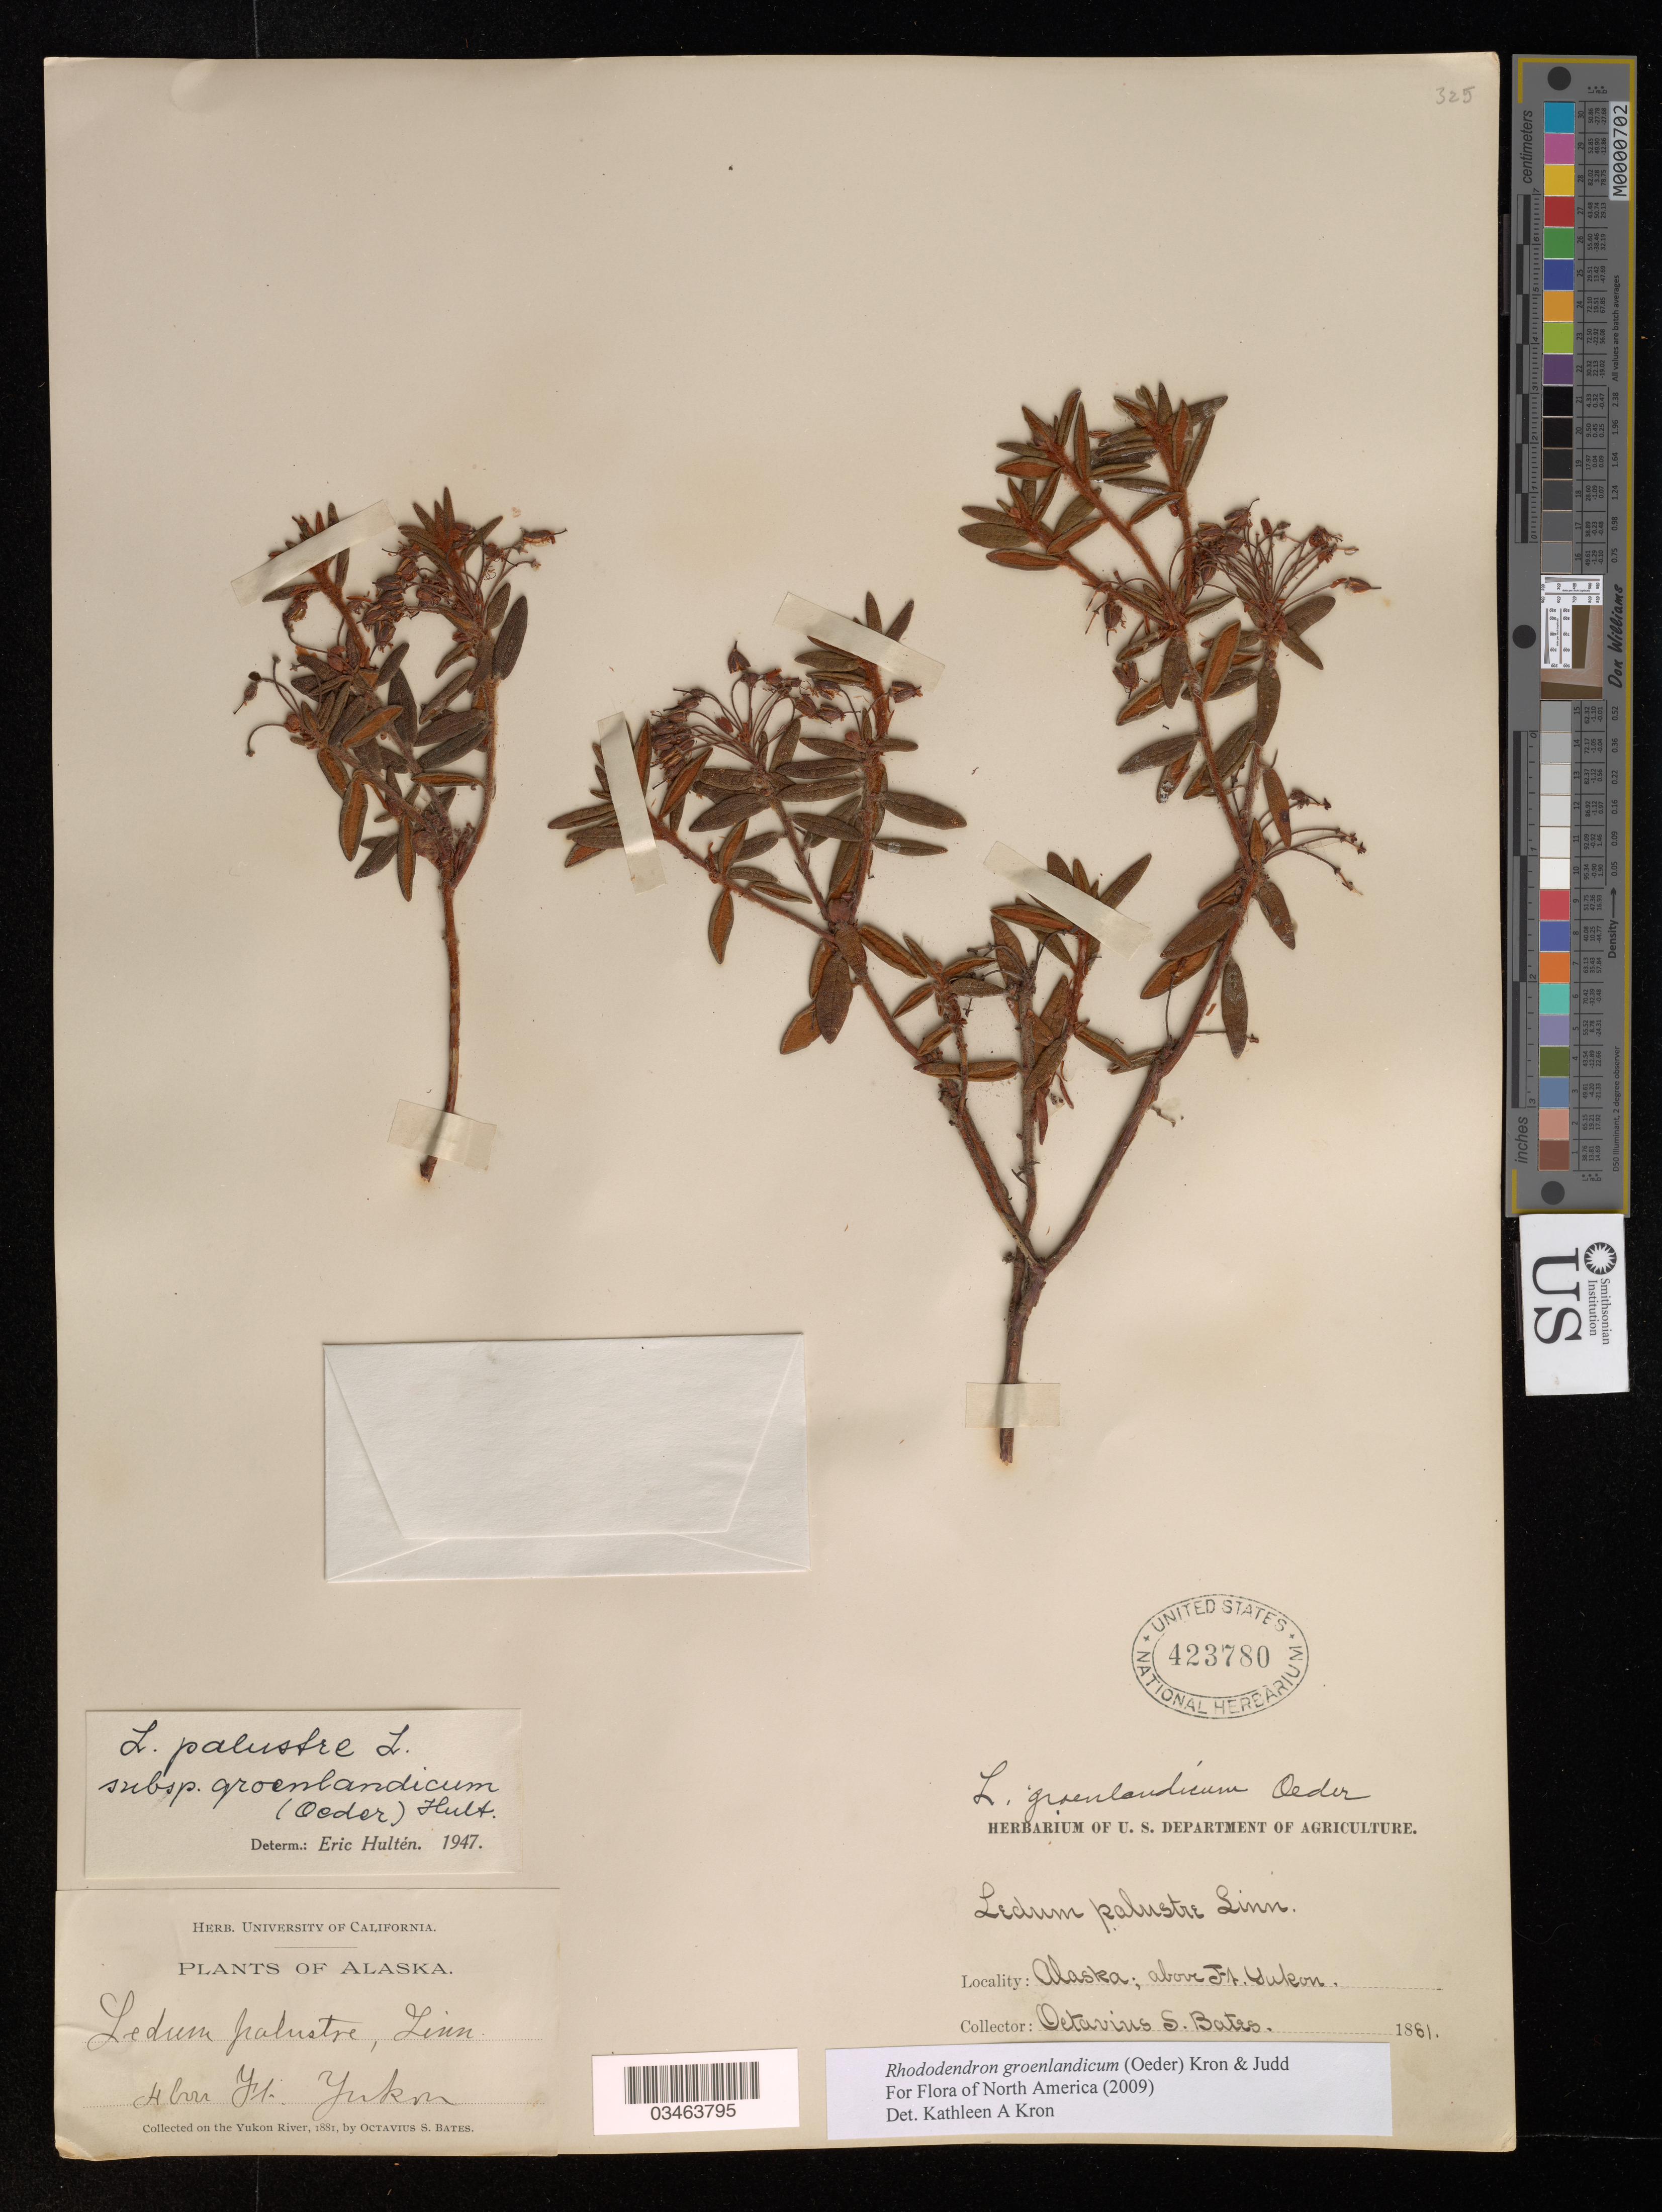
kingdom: Plantae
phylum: Tracheophyta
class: Magnoliopsida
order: Ericales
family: Ericaceae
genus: Rhododendron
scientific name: Rhododendron groenlandicum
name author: (Oeder) Kron & Judd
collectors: O. Bates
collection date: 1881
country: United States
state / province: Alaska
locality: Above Ft. Yukon. Yukon River.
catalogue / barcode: US 423780